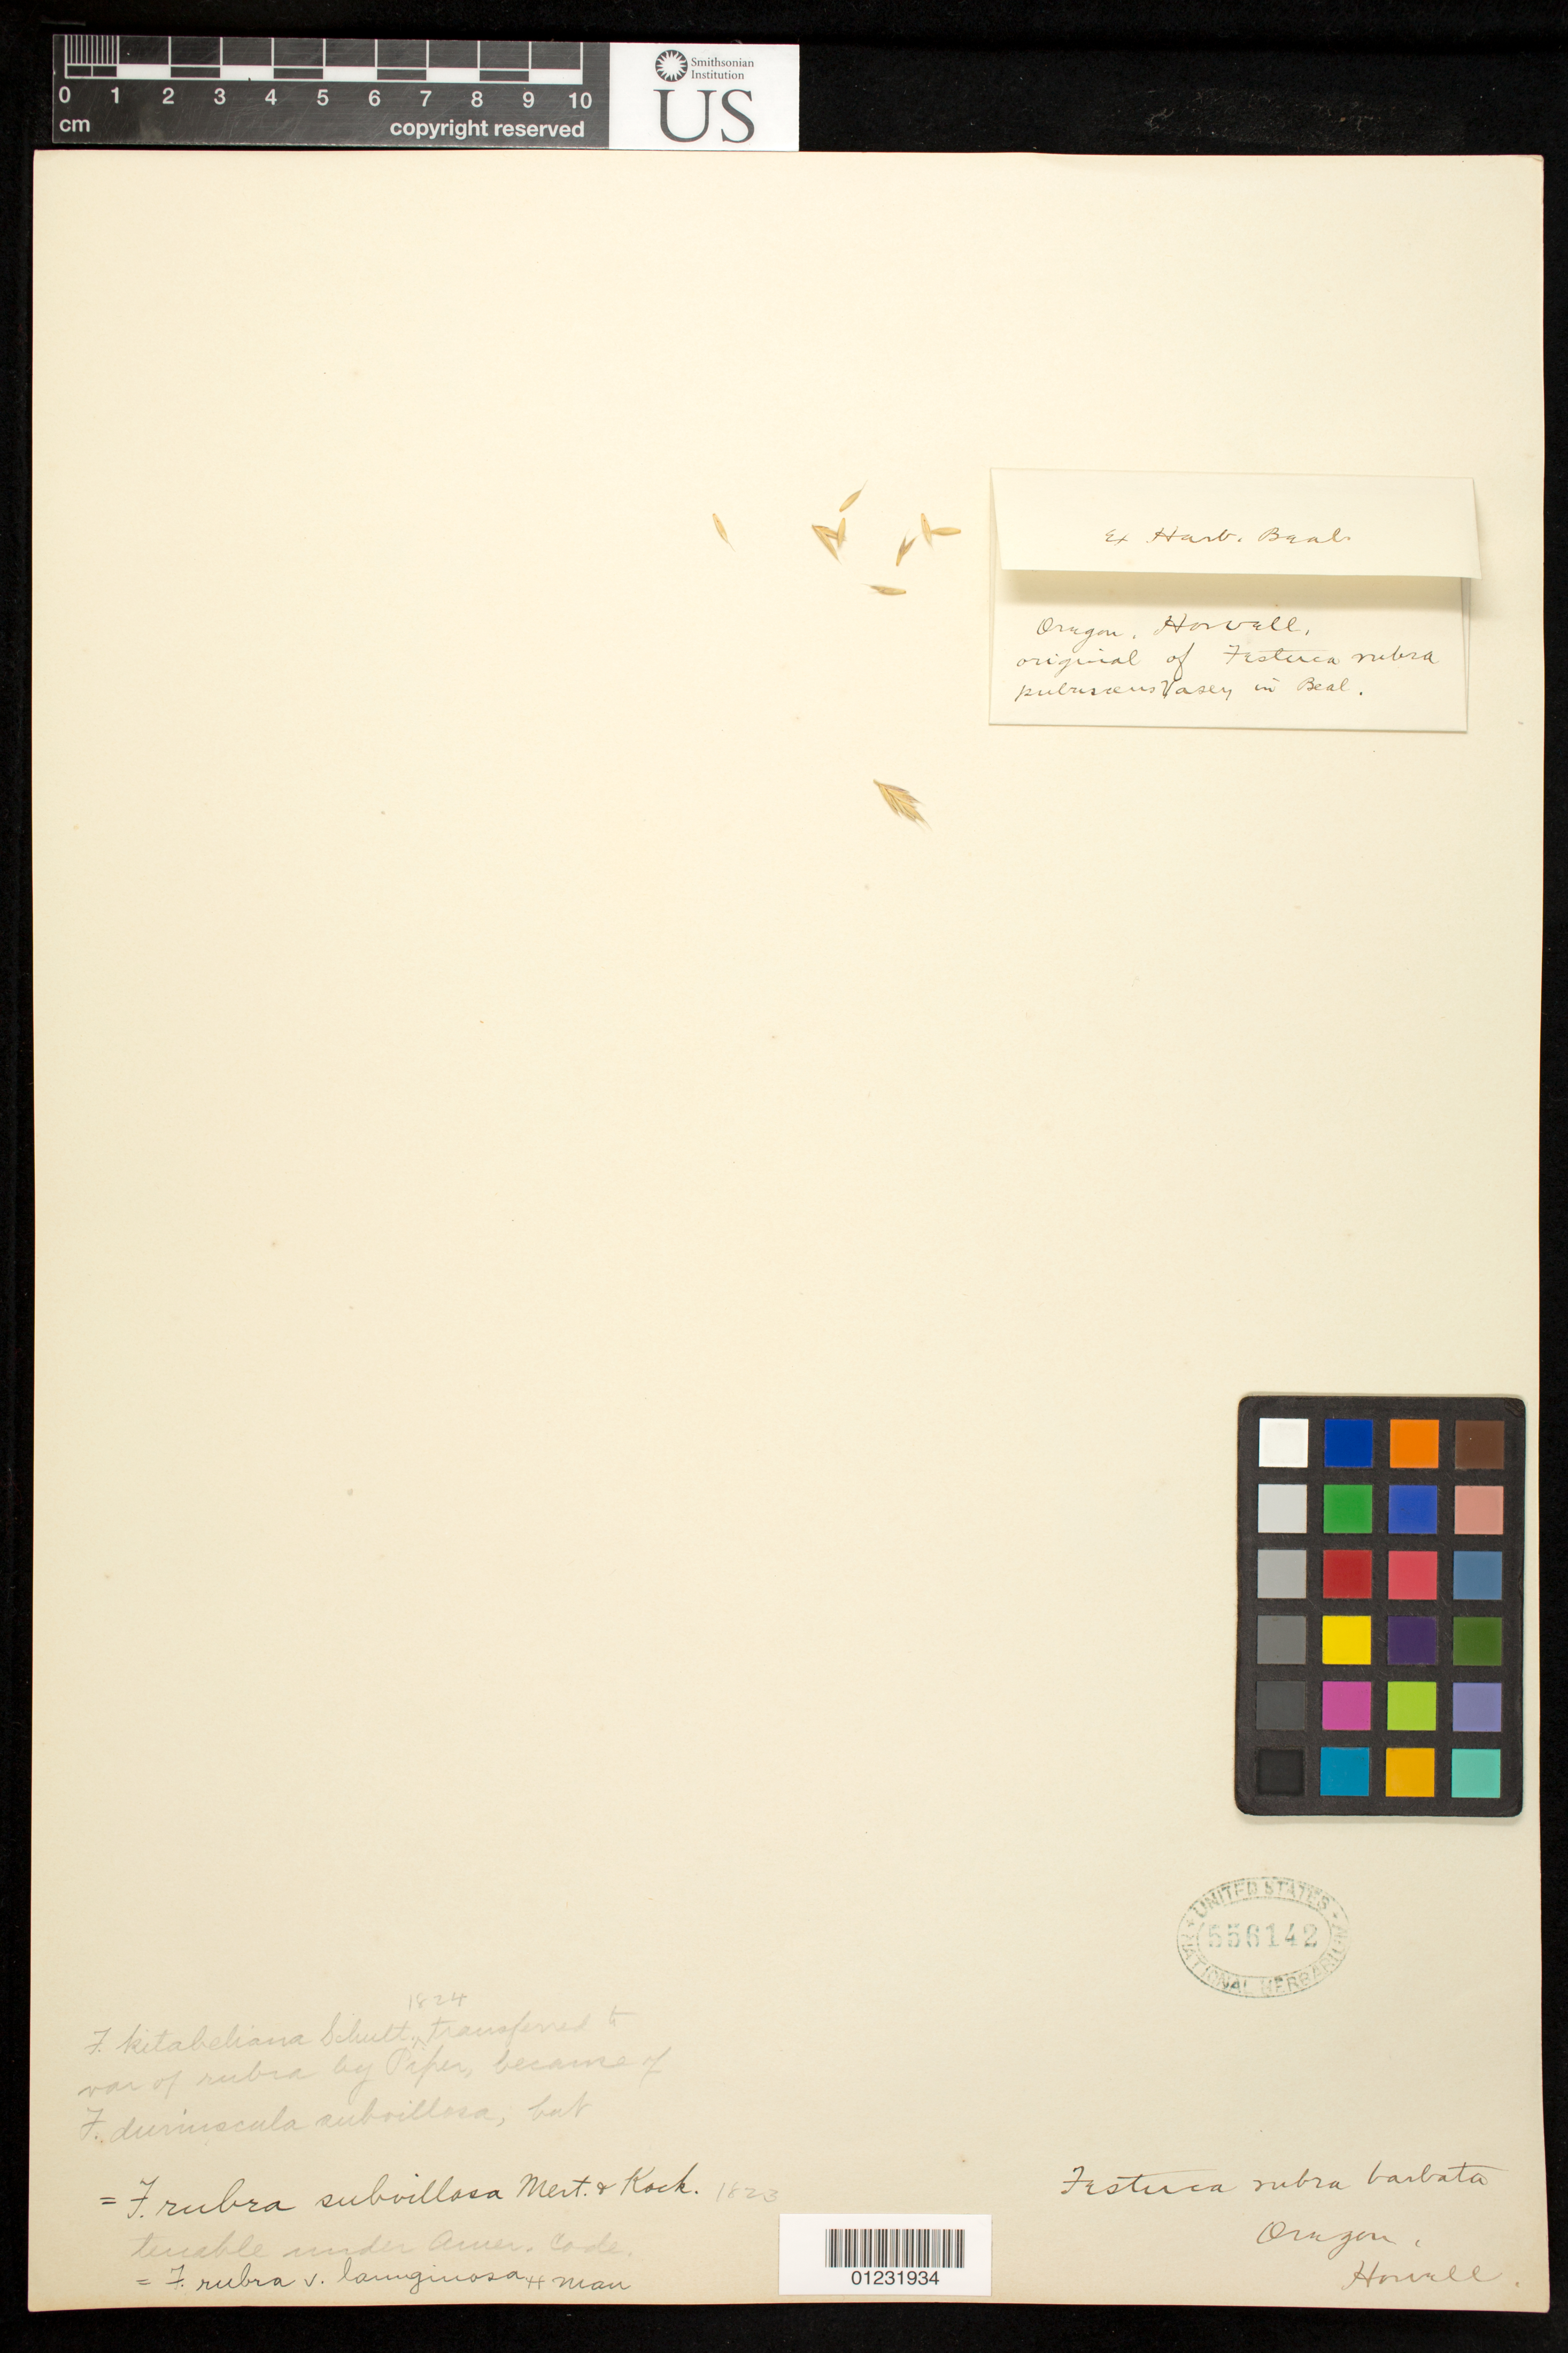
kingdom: Plantae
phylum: Tracheophyta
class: Liliopsida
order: Poales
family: Poaceae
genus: Festuca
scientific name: Festuca rubra var. pubescens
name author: Vasey ex W.J. Beal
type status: Type Collection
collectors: T. J. Howell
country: United States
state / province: Oregon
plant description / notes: Fragmentary material of type specimen ex herb. Beal. A full duplicate of this collection should be expected at US, but not found (March 2015).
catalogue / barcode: US 556142